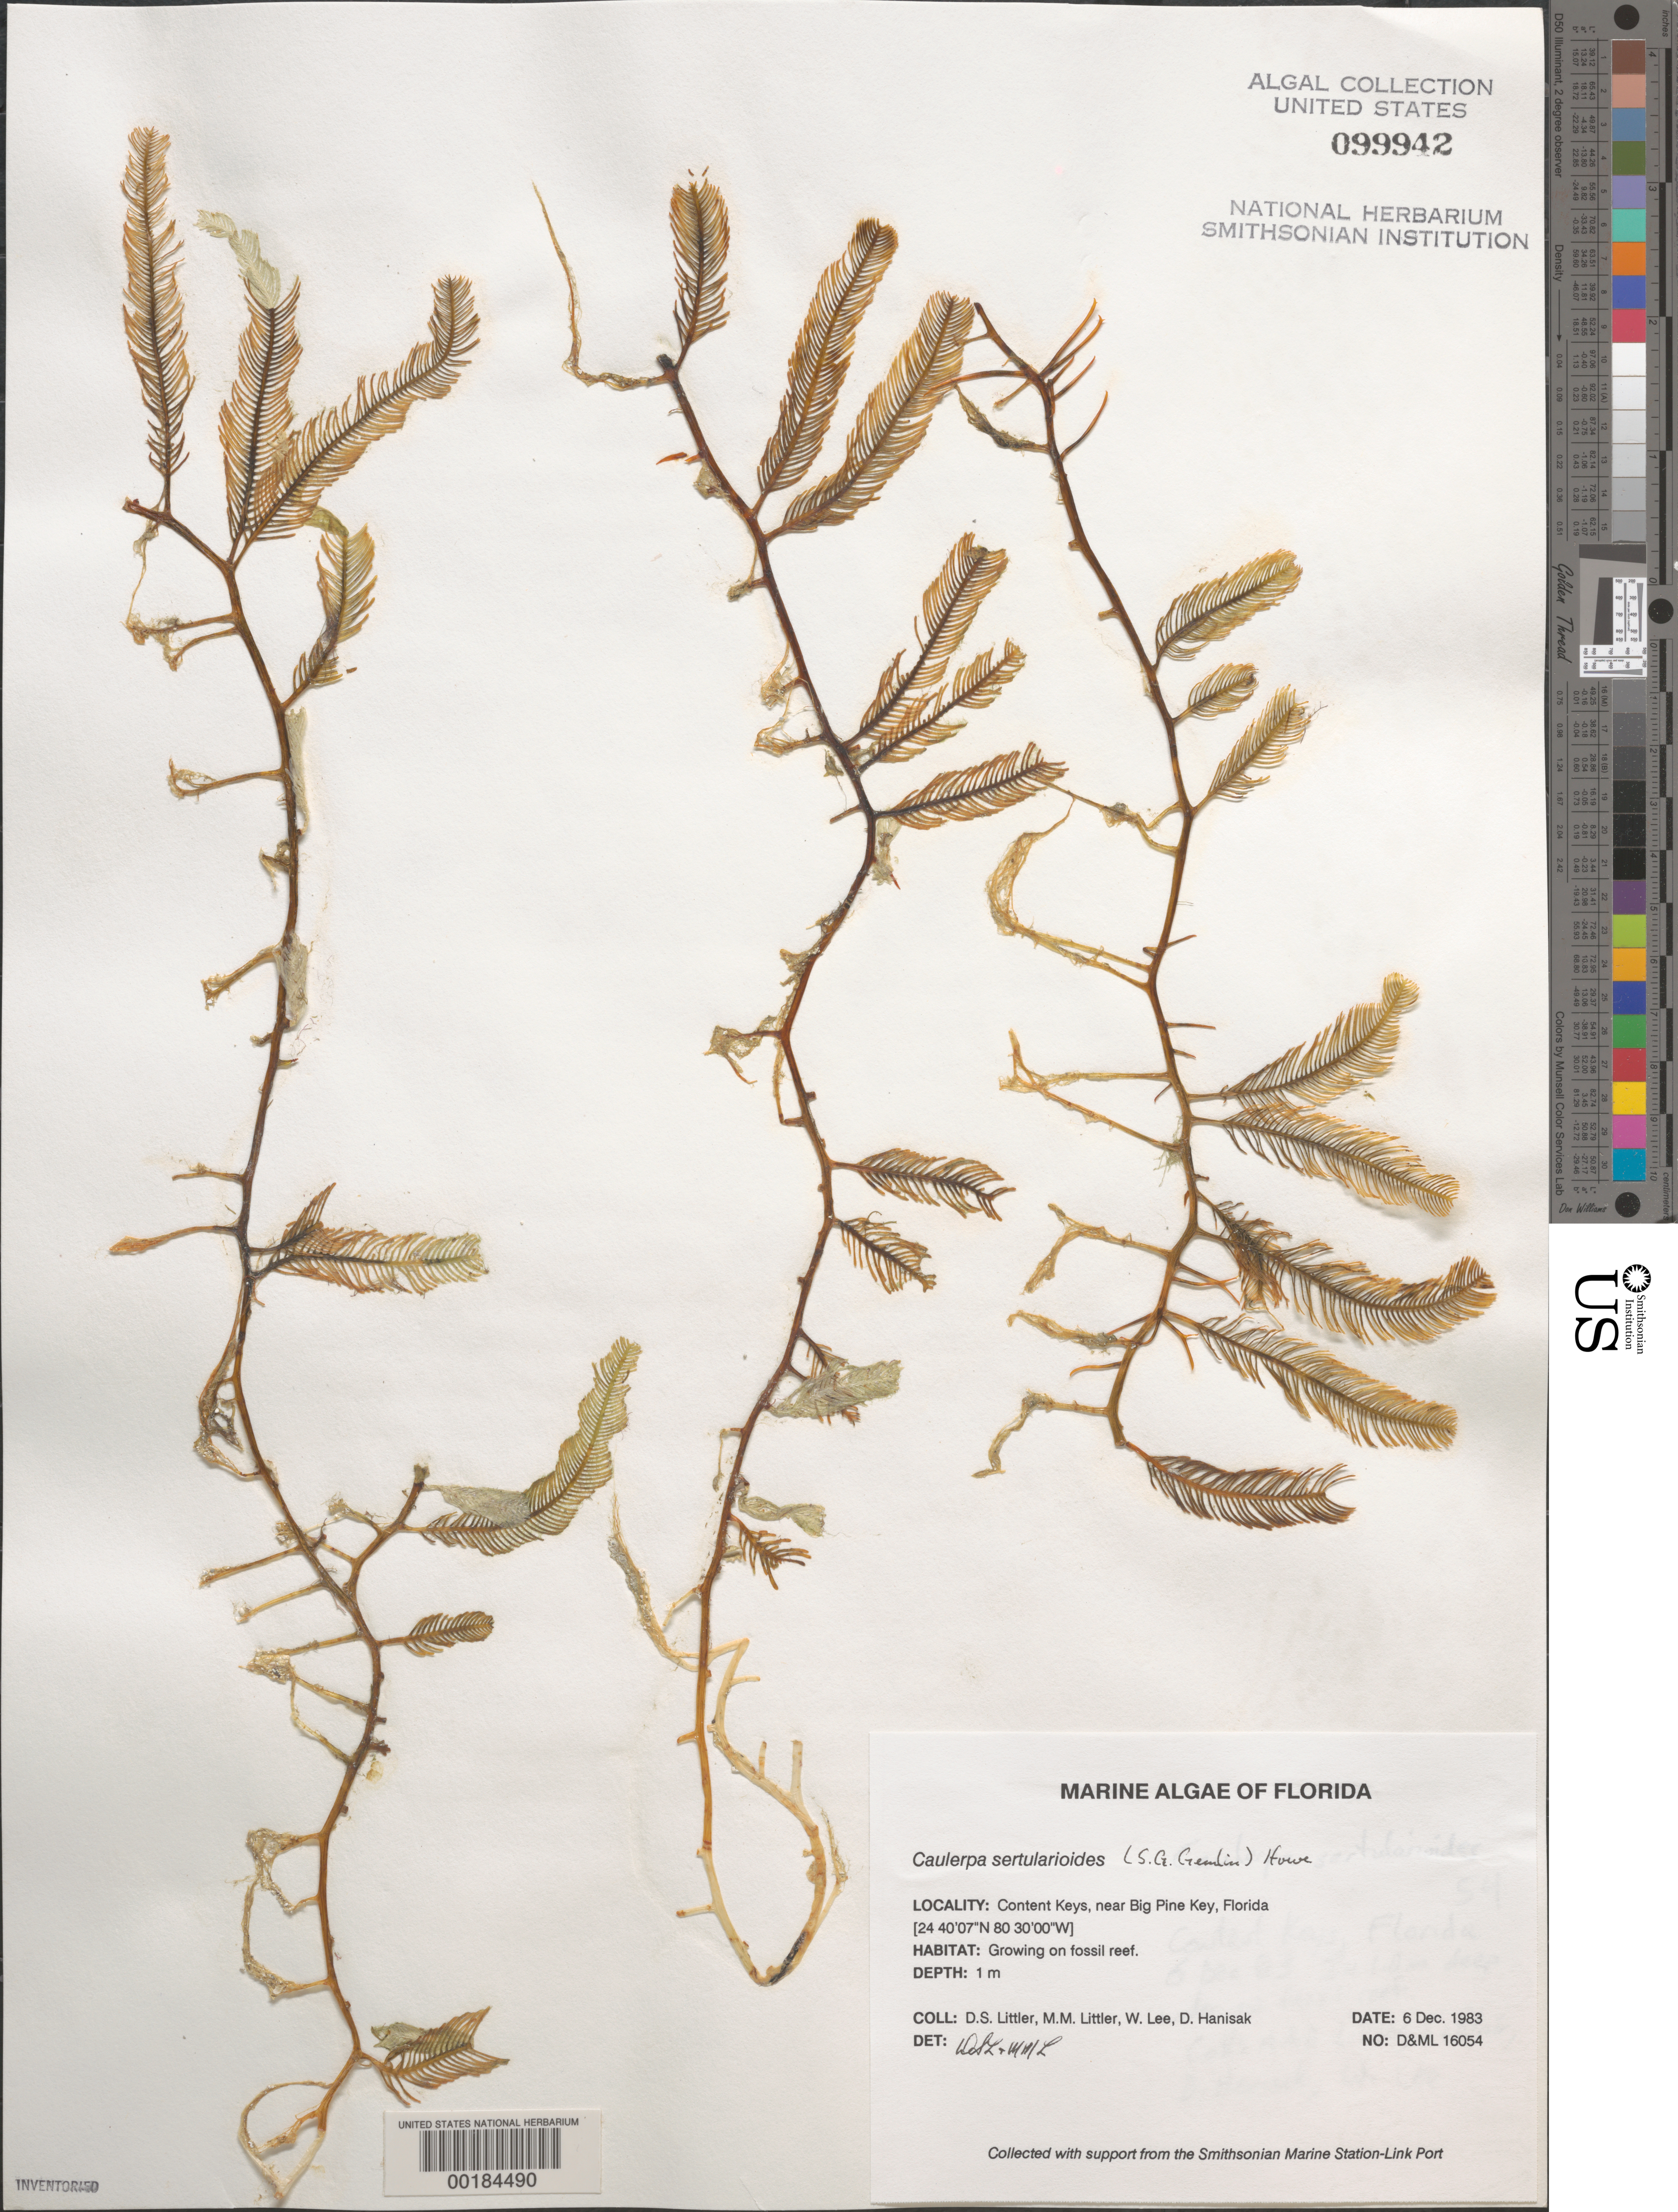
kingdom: Plantae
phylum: Chlorophyta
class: Ulvophyceae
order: Bryopsidales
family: Caulerpaceae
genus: Caulerpa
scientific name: Caulerpa sertularioides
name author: (S.G. Gmel.) M. Howe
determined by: Littler, D. S.; Littler, M. M.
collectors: D. S. Littler, M. M. Littler, W. Lee & M. Hanisak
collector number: D&ML 16054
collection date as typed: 06 Dec 1983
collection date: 1983-12-06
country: United States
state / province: Florida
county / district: Monroe County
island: Content Keys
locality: Near Big Pine Key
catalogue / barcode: US 99942